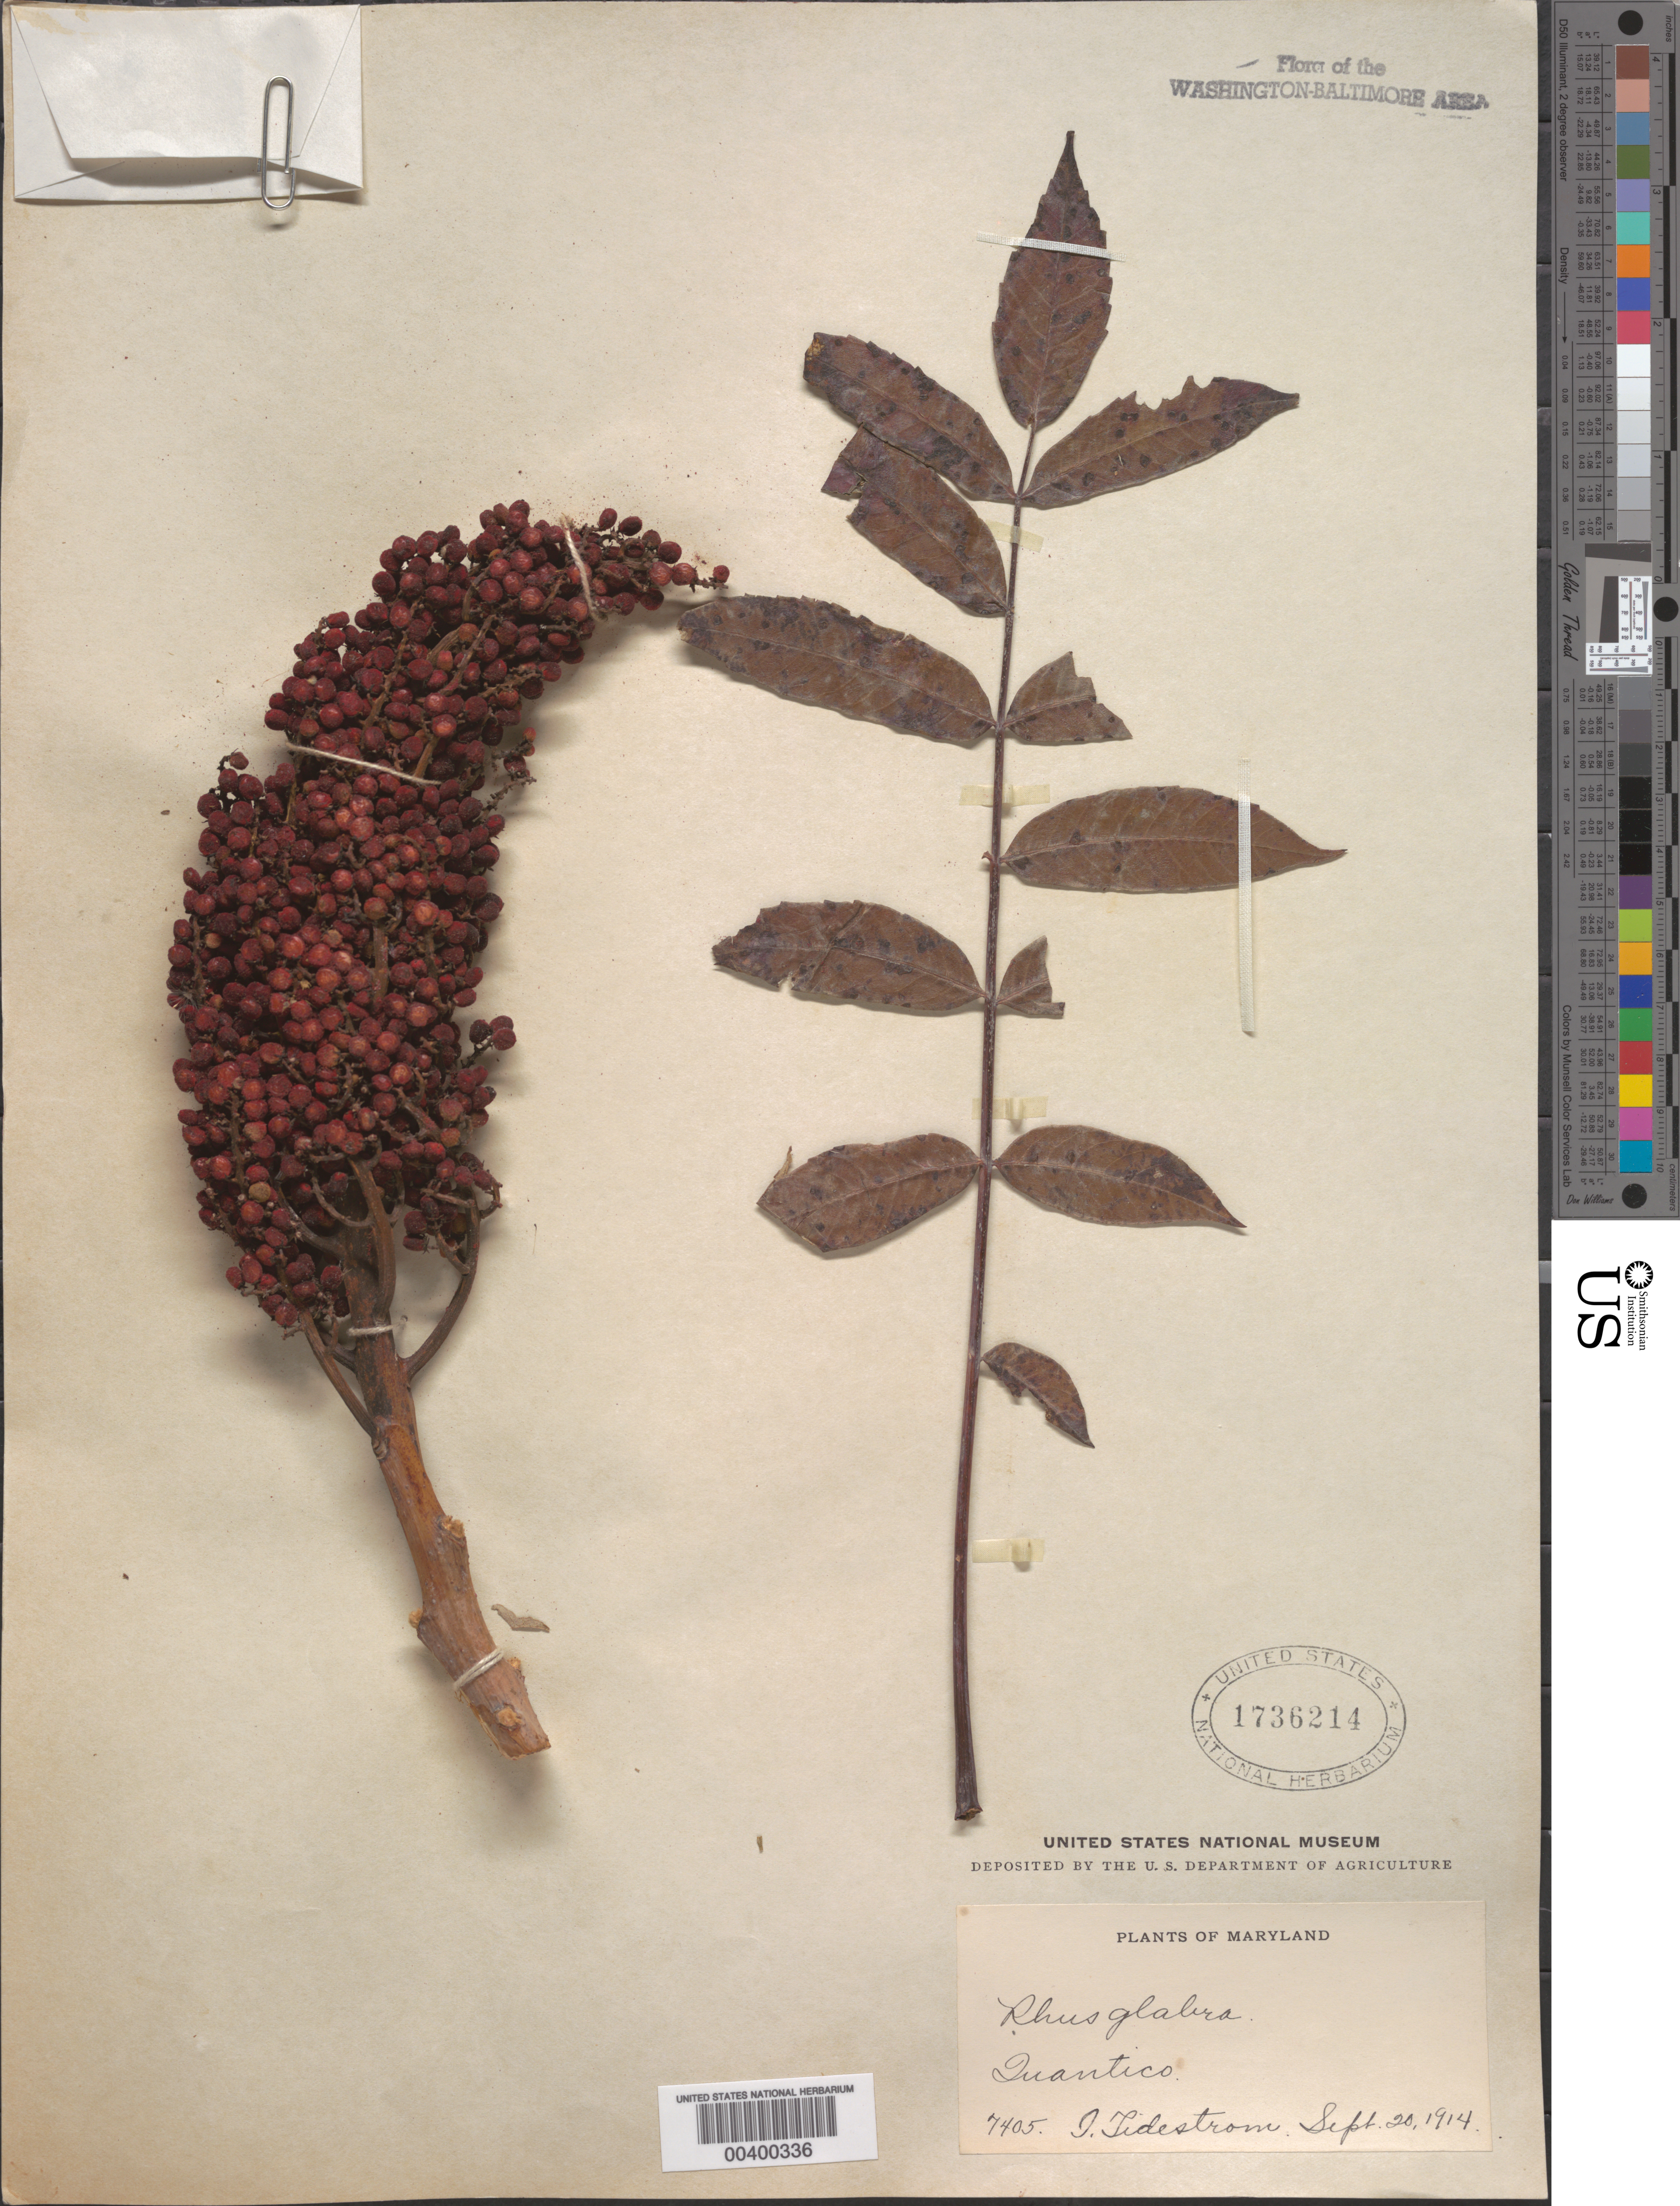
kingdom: Plantae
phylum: Tracheophyta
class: Magnoliopsida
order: Sapindales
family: Anacardiaceae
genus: Rhus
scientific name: Rhus glabra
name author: L.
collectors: I. F. Tidestrom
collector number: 7405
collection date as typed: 20 Sep 1914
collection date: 1914-09-20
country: United States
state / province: Virginia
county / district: Prince William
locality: Quantico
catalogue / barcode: US 1736214